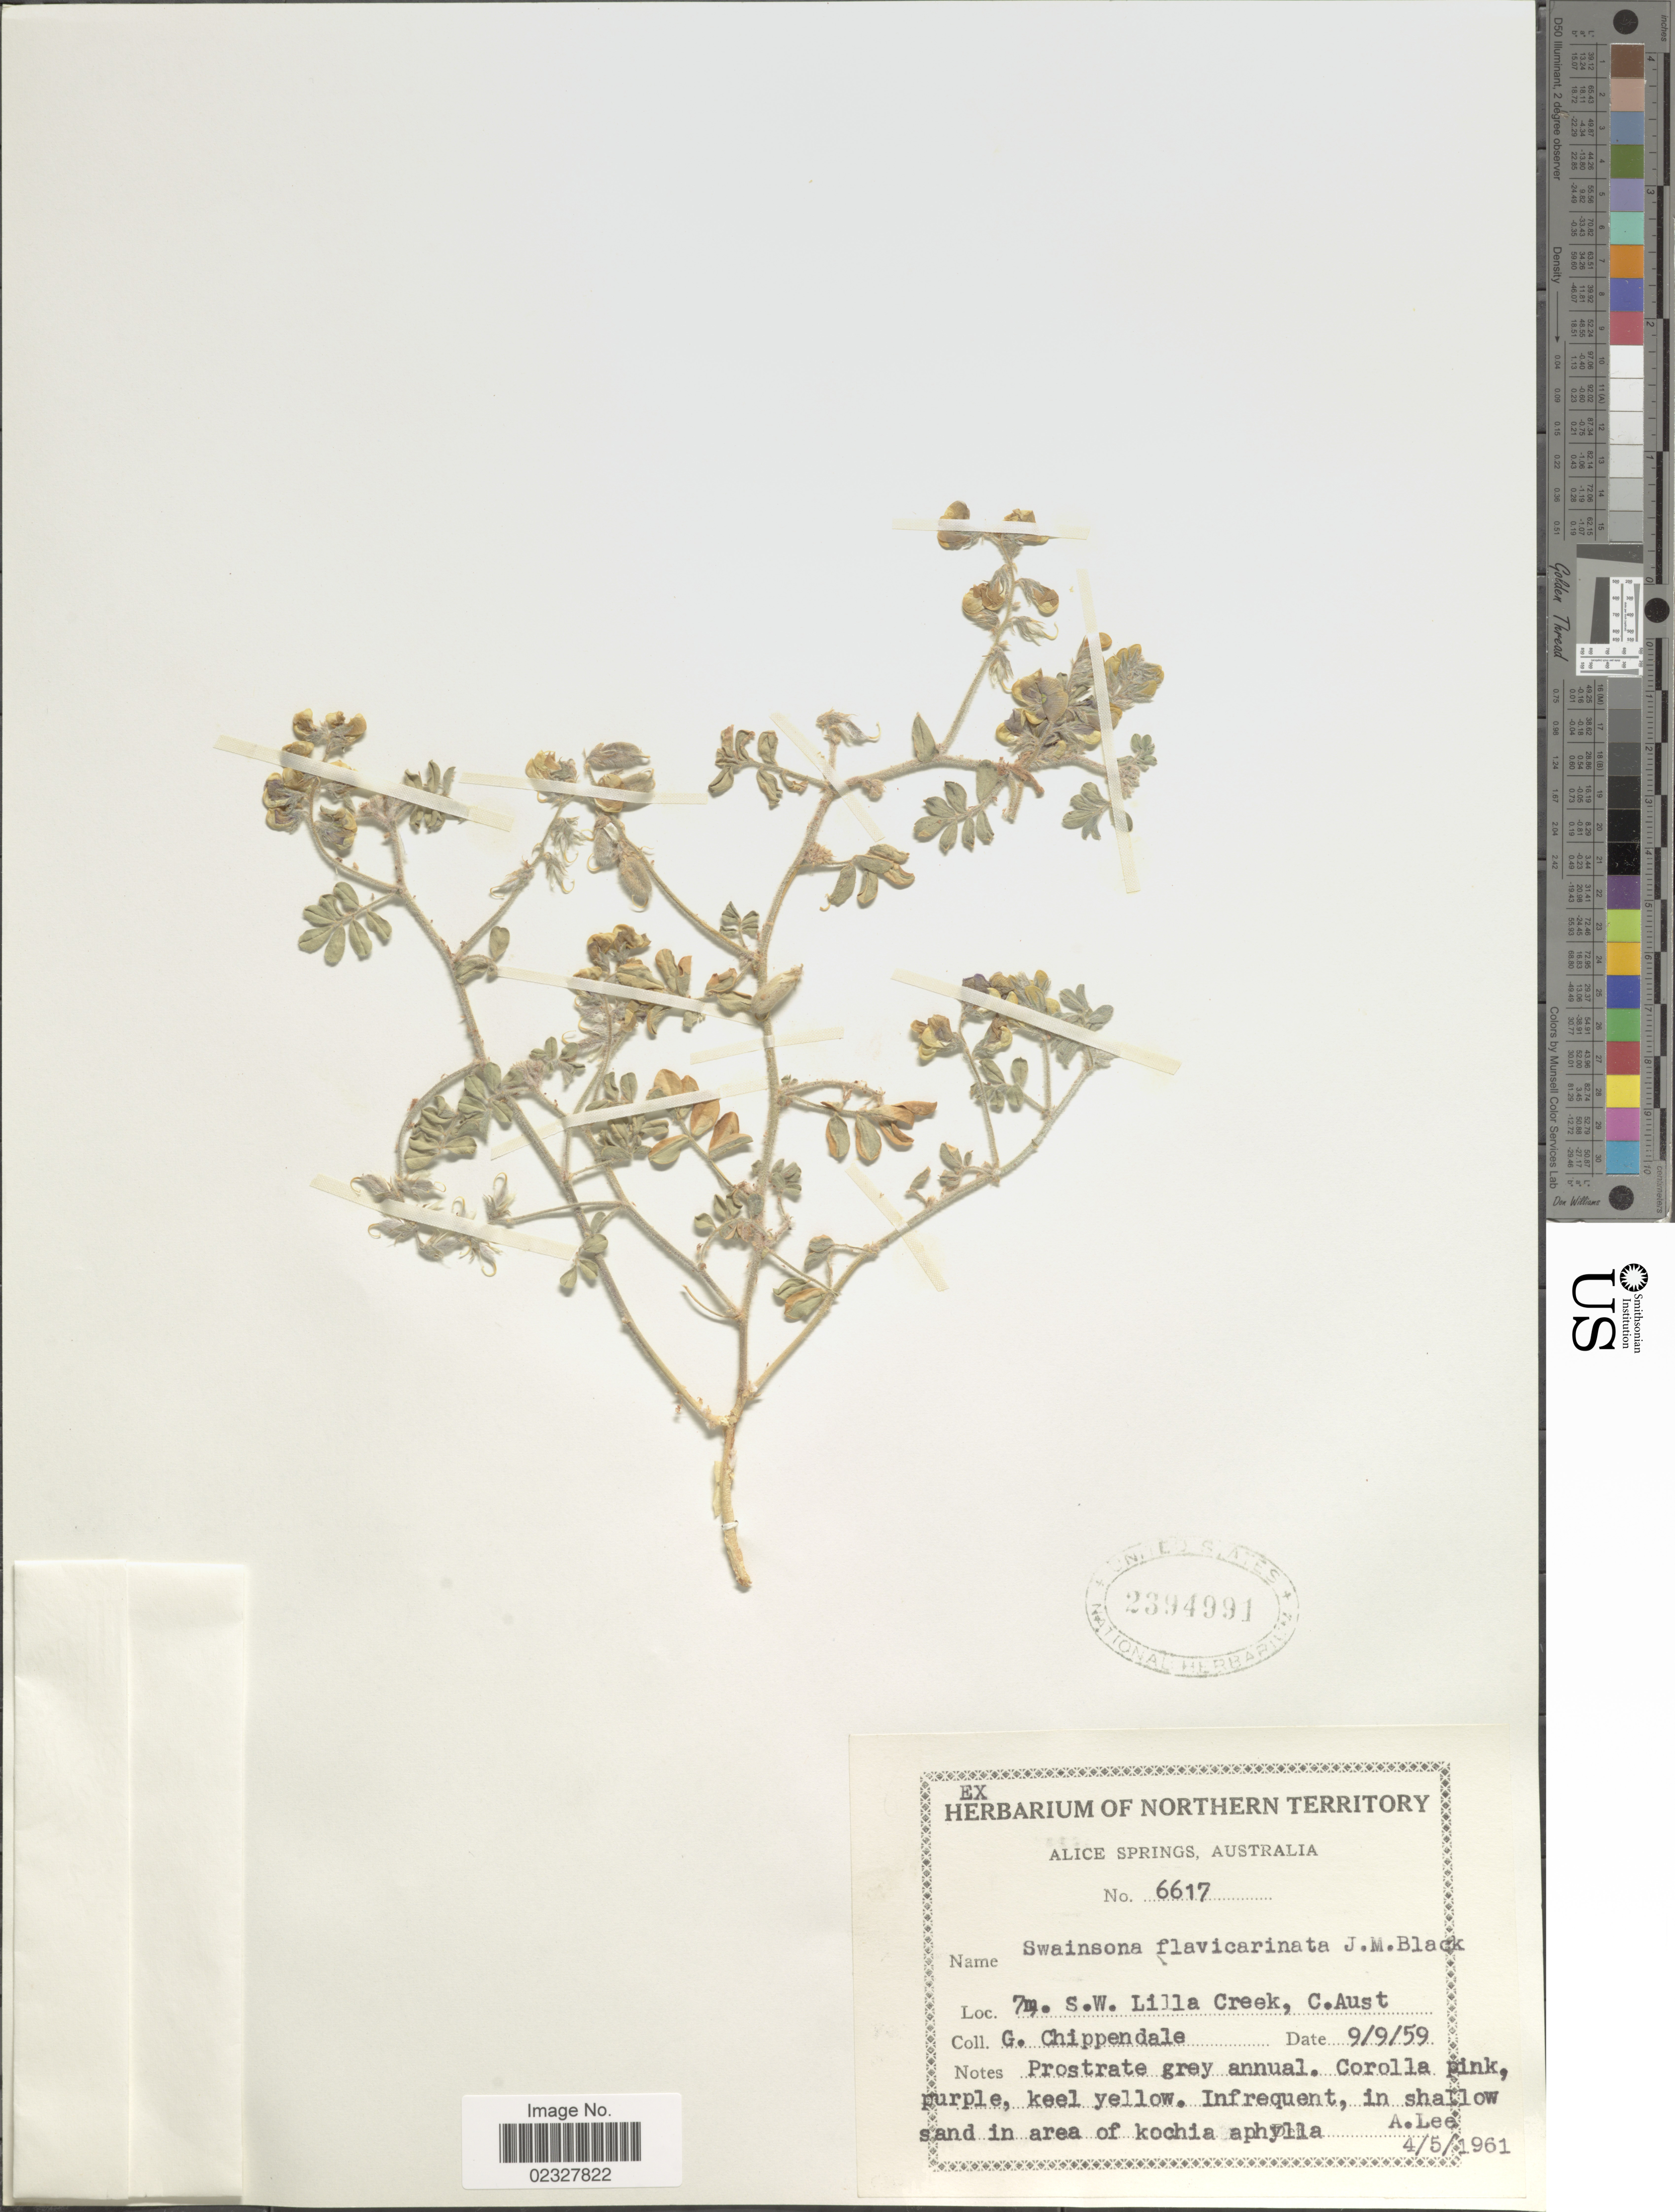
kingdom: Plantae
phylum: Tracheophyta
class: Magnoliopsida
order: Fabales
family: Fabaceae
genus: Swainsona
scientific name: Swainsona flavicarinata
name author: J. Black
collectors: G. Chippendale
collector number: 6617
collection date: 1961-05-04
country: Australia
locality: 7 m. S.W. Lilla Creek , c. Aust.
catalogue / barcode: US 2394991